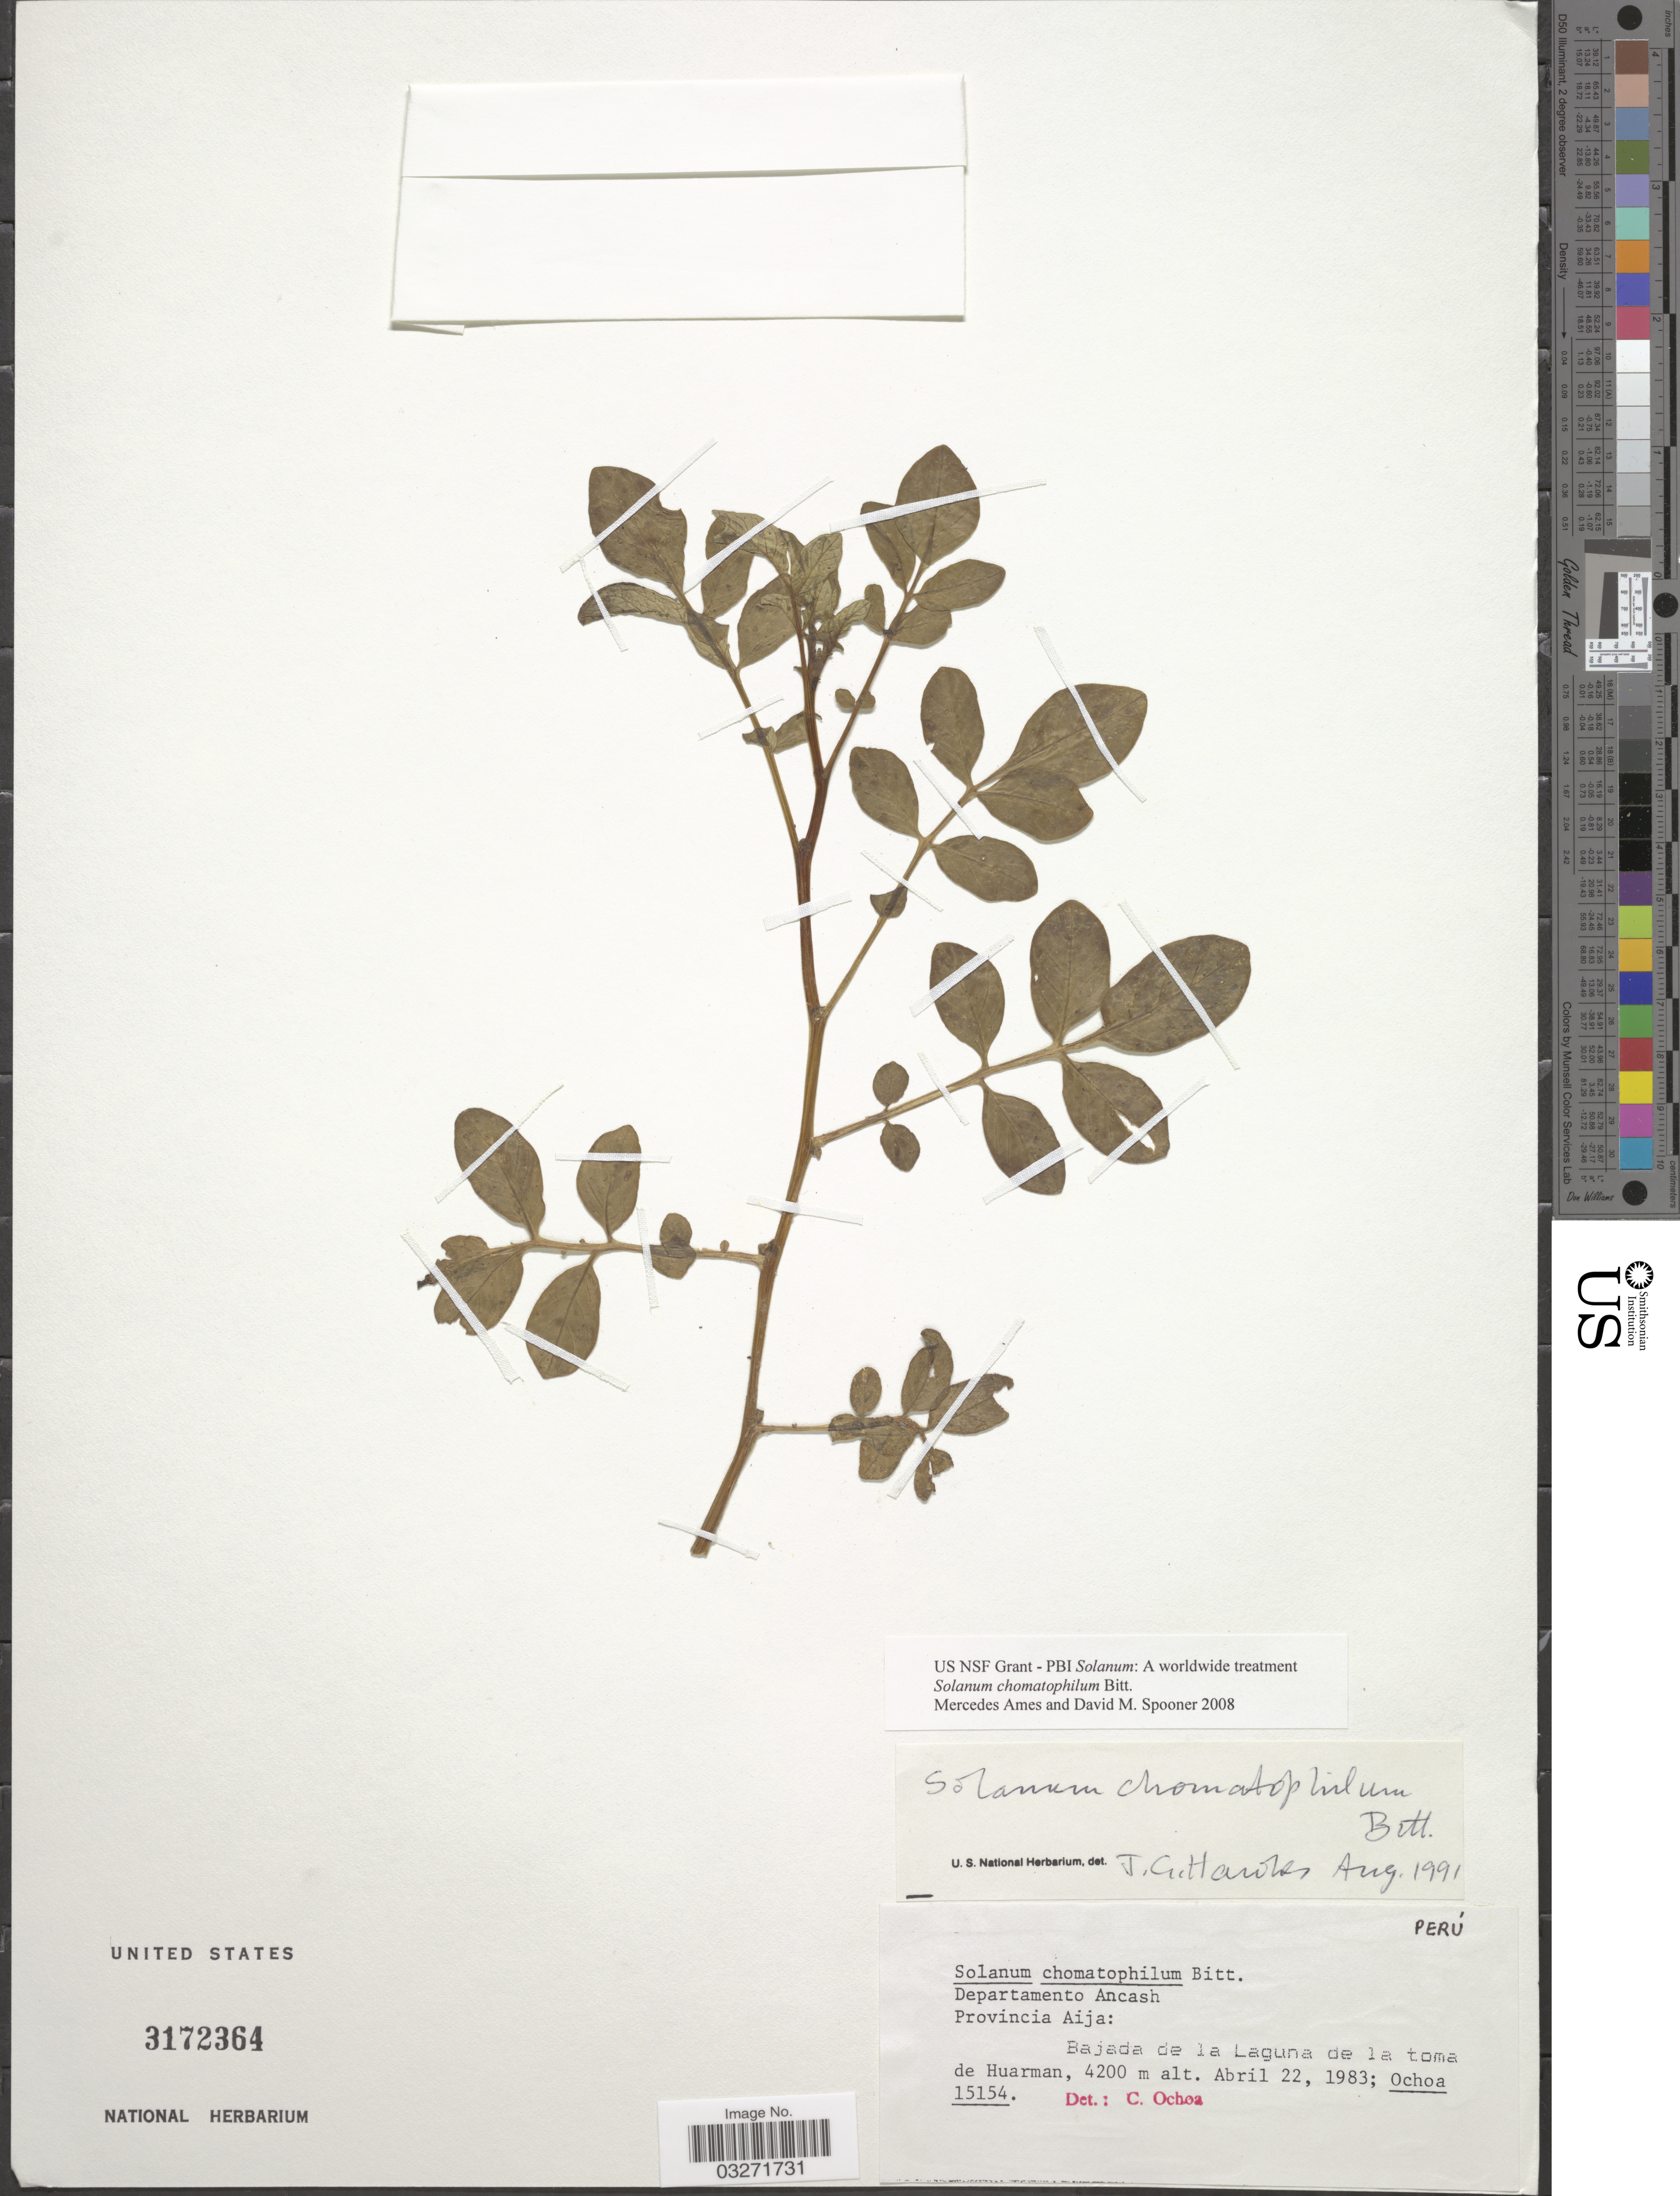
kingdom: Plantae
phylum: Tracheophyta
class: Magnoliopsida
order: Solanales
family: Solanaceae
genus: Solanum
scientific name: Solanum chomatophilum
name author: Bitter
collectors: -. Ochoa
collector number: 15154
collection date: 1983-04-22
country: Peru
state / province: Ancash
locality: Departamento Ancash. Provincia Aija: Bajada de la Laguna de la toma de Huarman.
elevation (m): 4200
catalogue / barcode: US 3172364